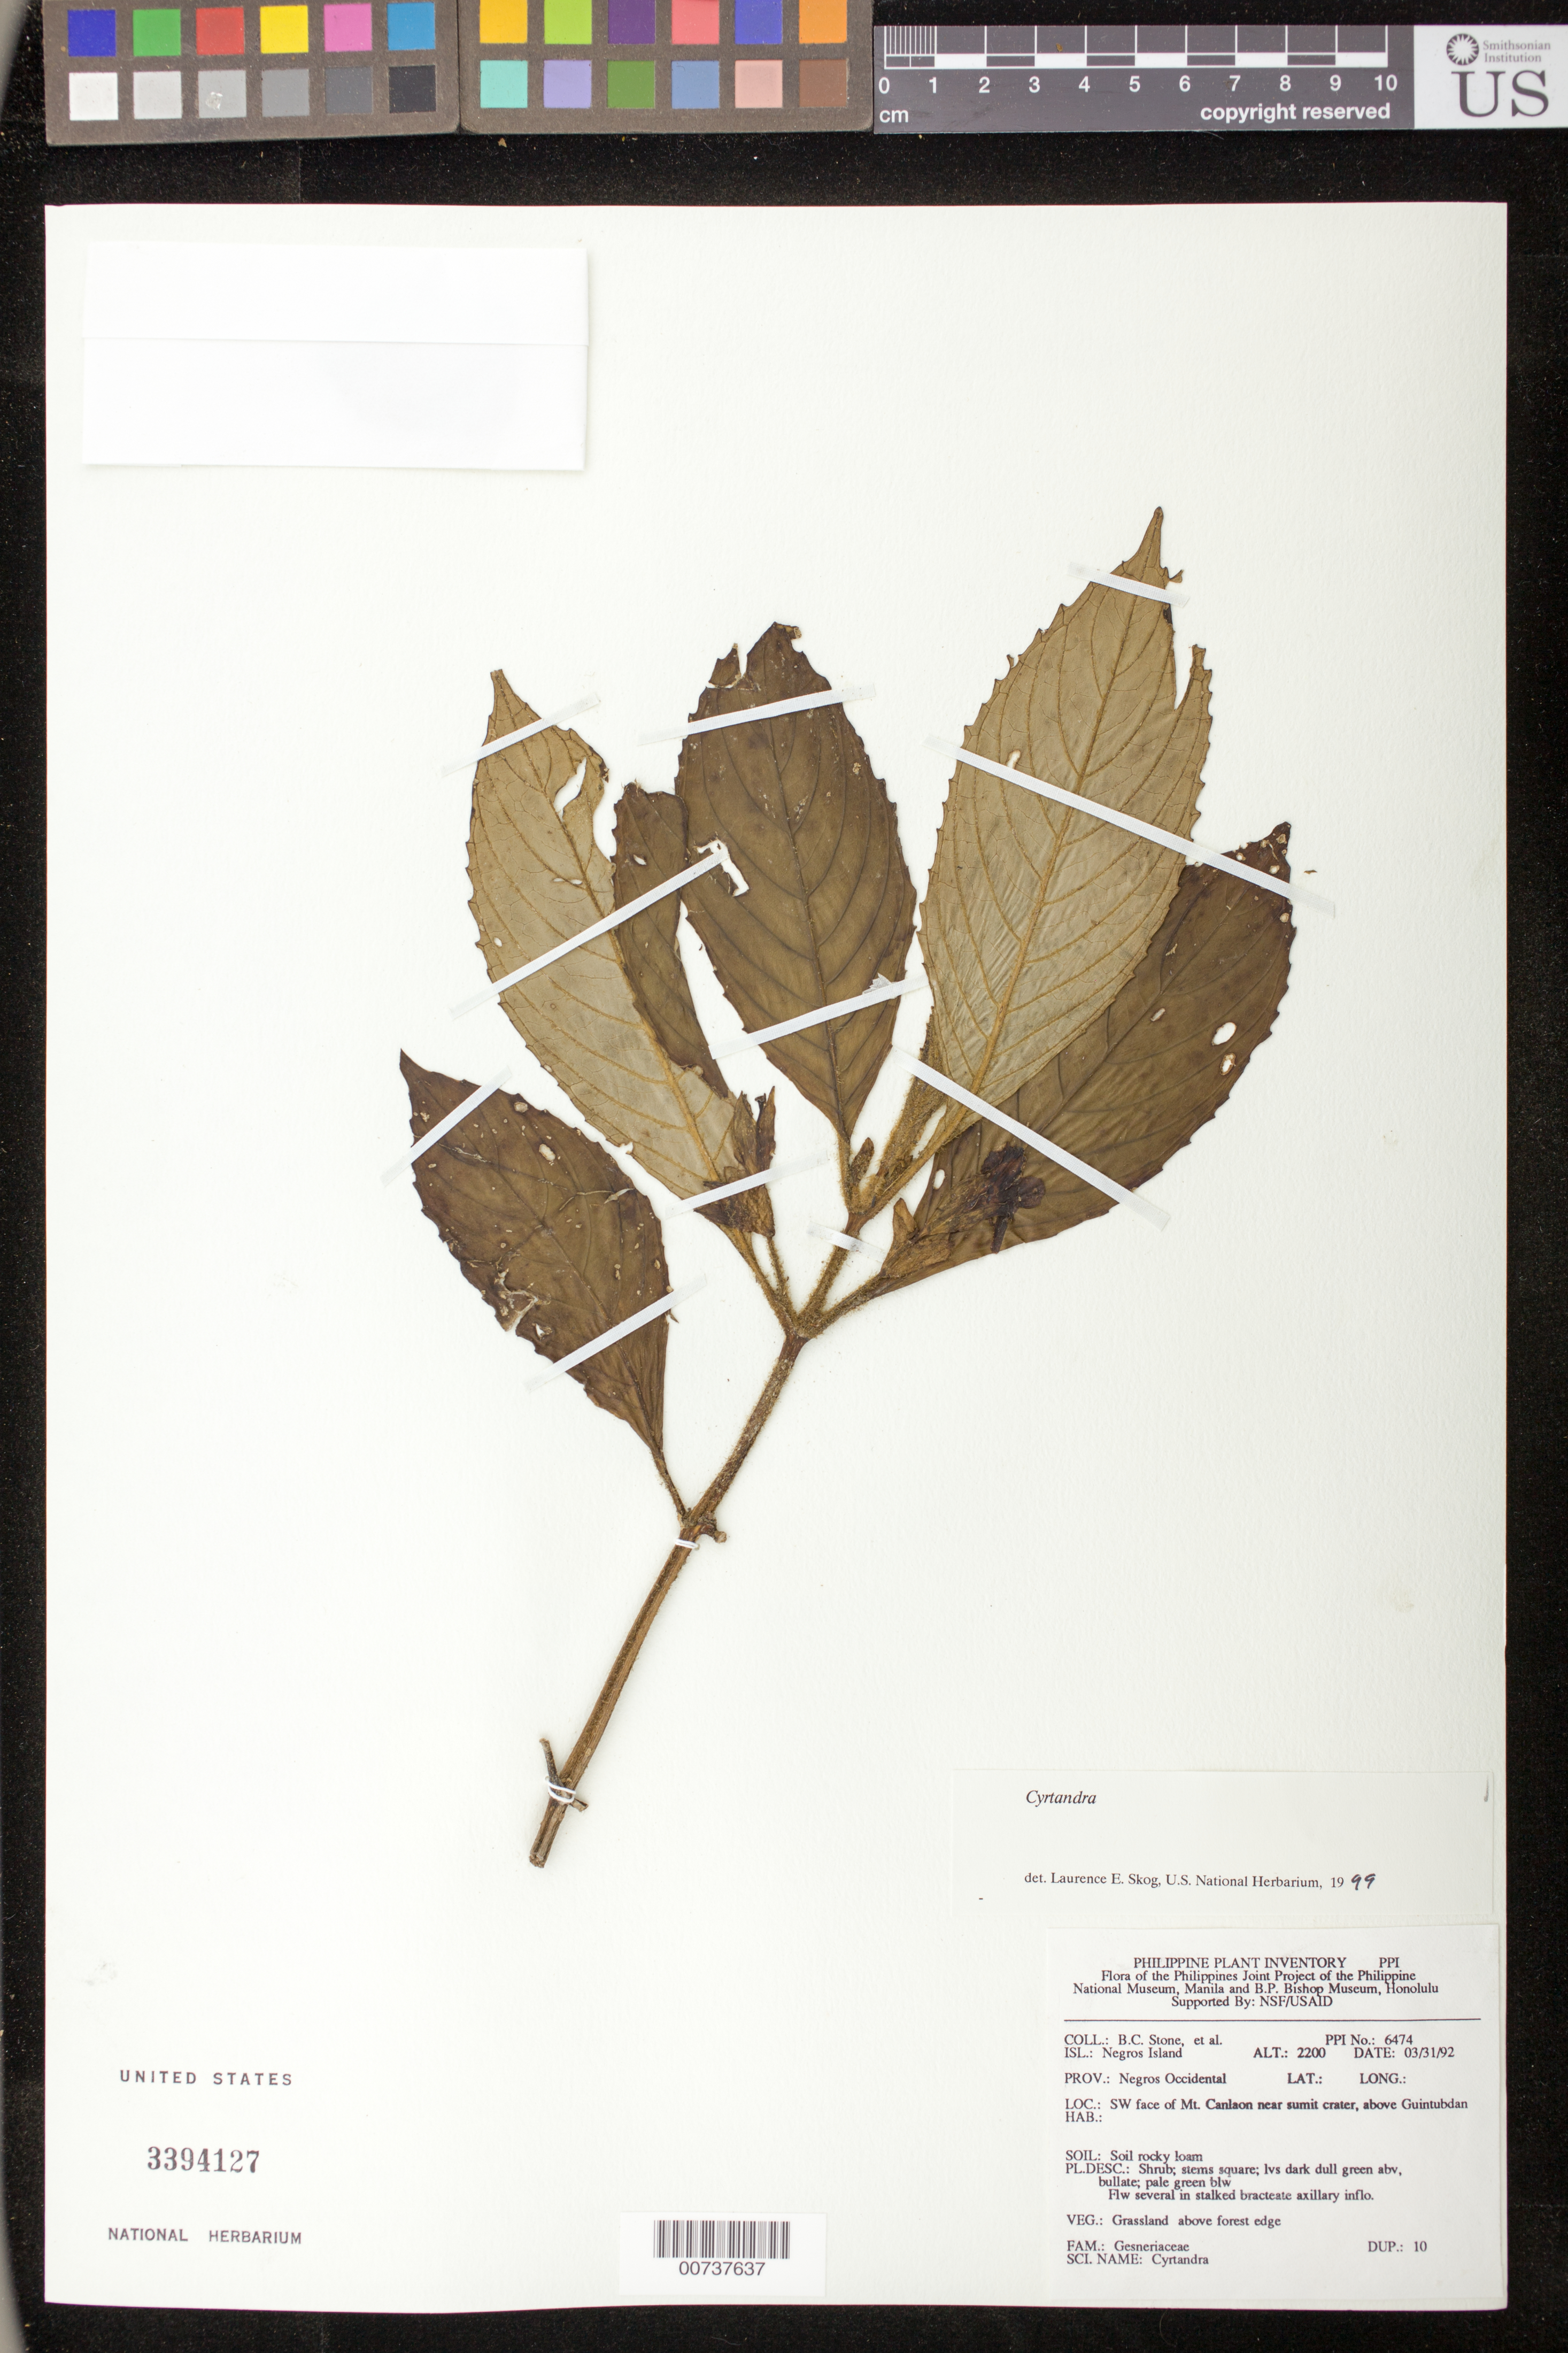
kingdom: Plantae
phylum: Tracheophyta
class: Magnoliopsida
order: Lamiales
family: Gesneriaceae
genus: Cyrtandra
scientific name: Cyrtandra sp.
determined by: Skog, Laurence E.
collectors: B. C. Stone & et al.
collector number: PPI no. 6474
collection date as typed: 31 Mar 1992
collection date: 1992-03-31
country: Philippines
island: Negros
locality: Prov. Negros Oriental; Canlaon near summit crater, above Guintubdan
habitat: Grassland above forest edge; soil rocky loam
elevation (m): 2200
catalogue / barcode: US 3394127